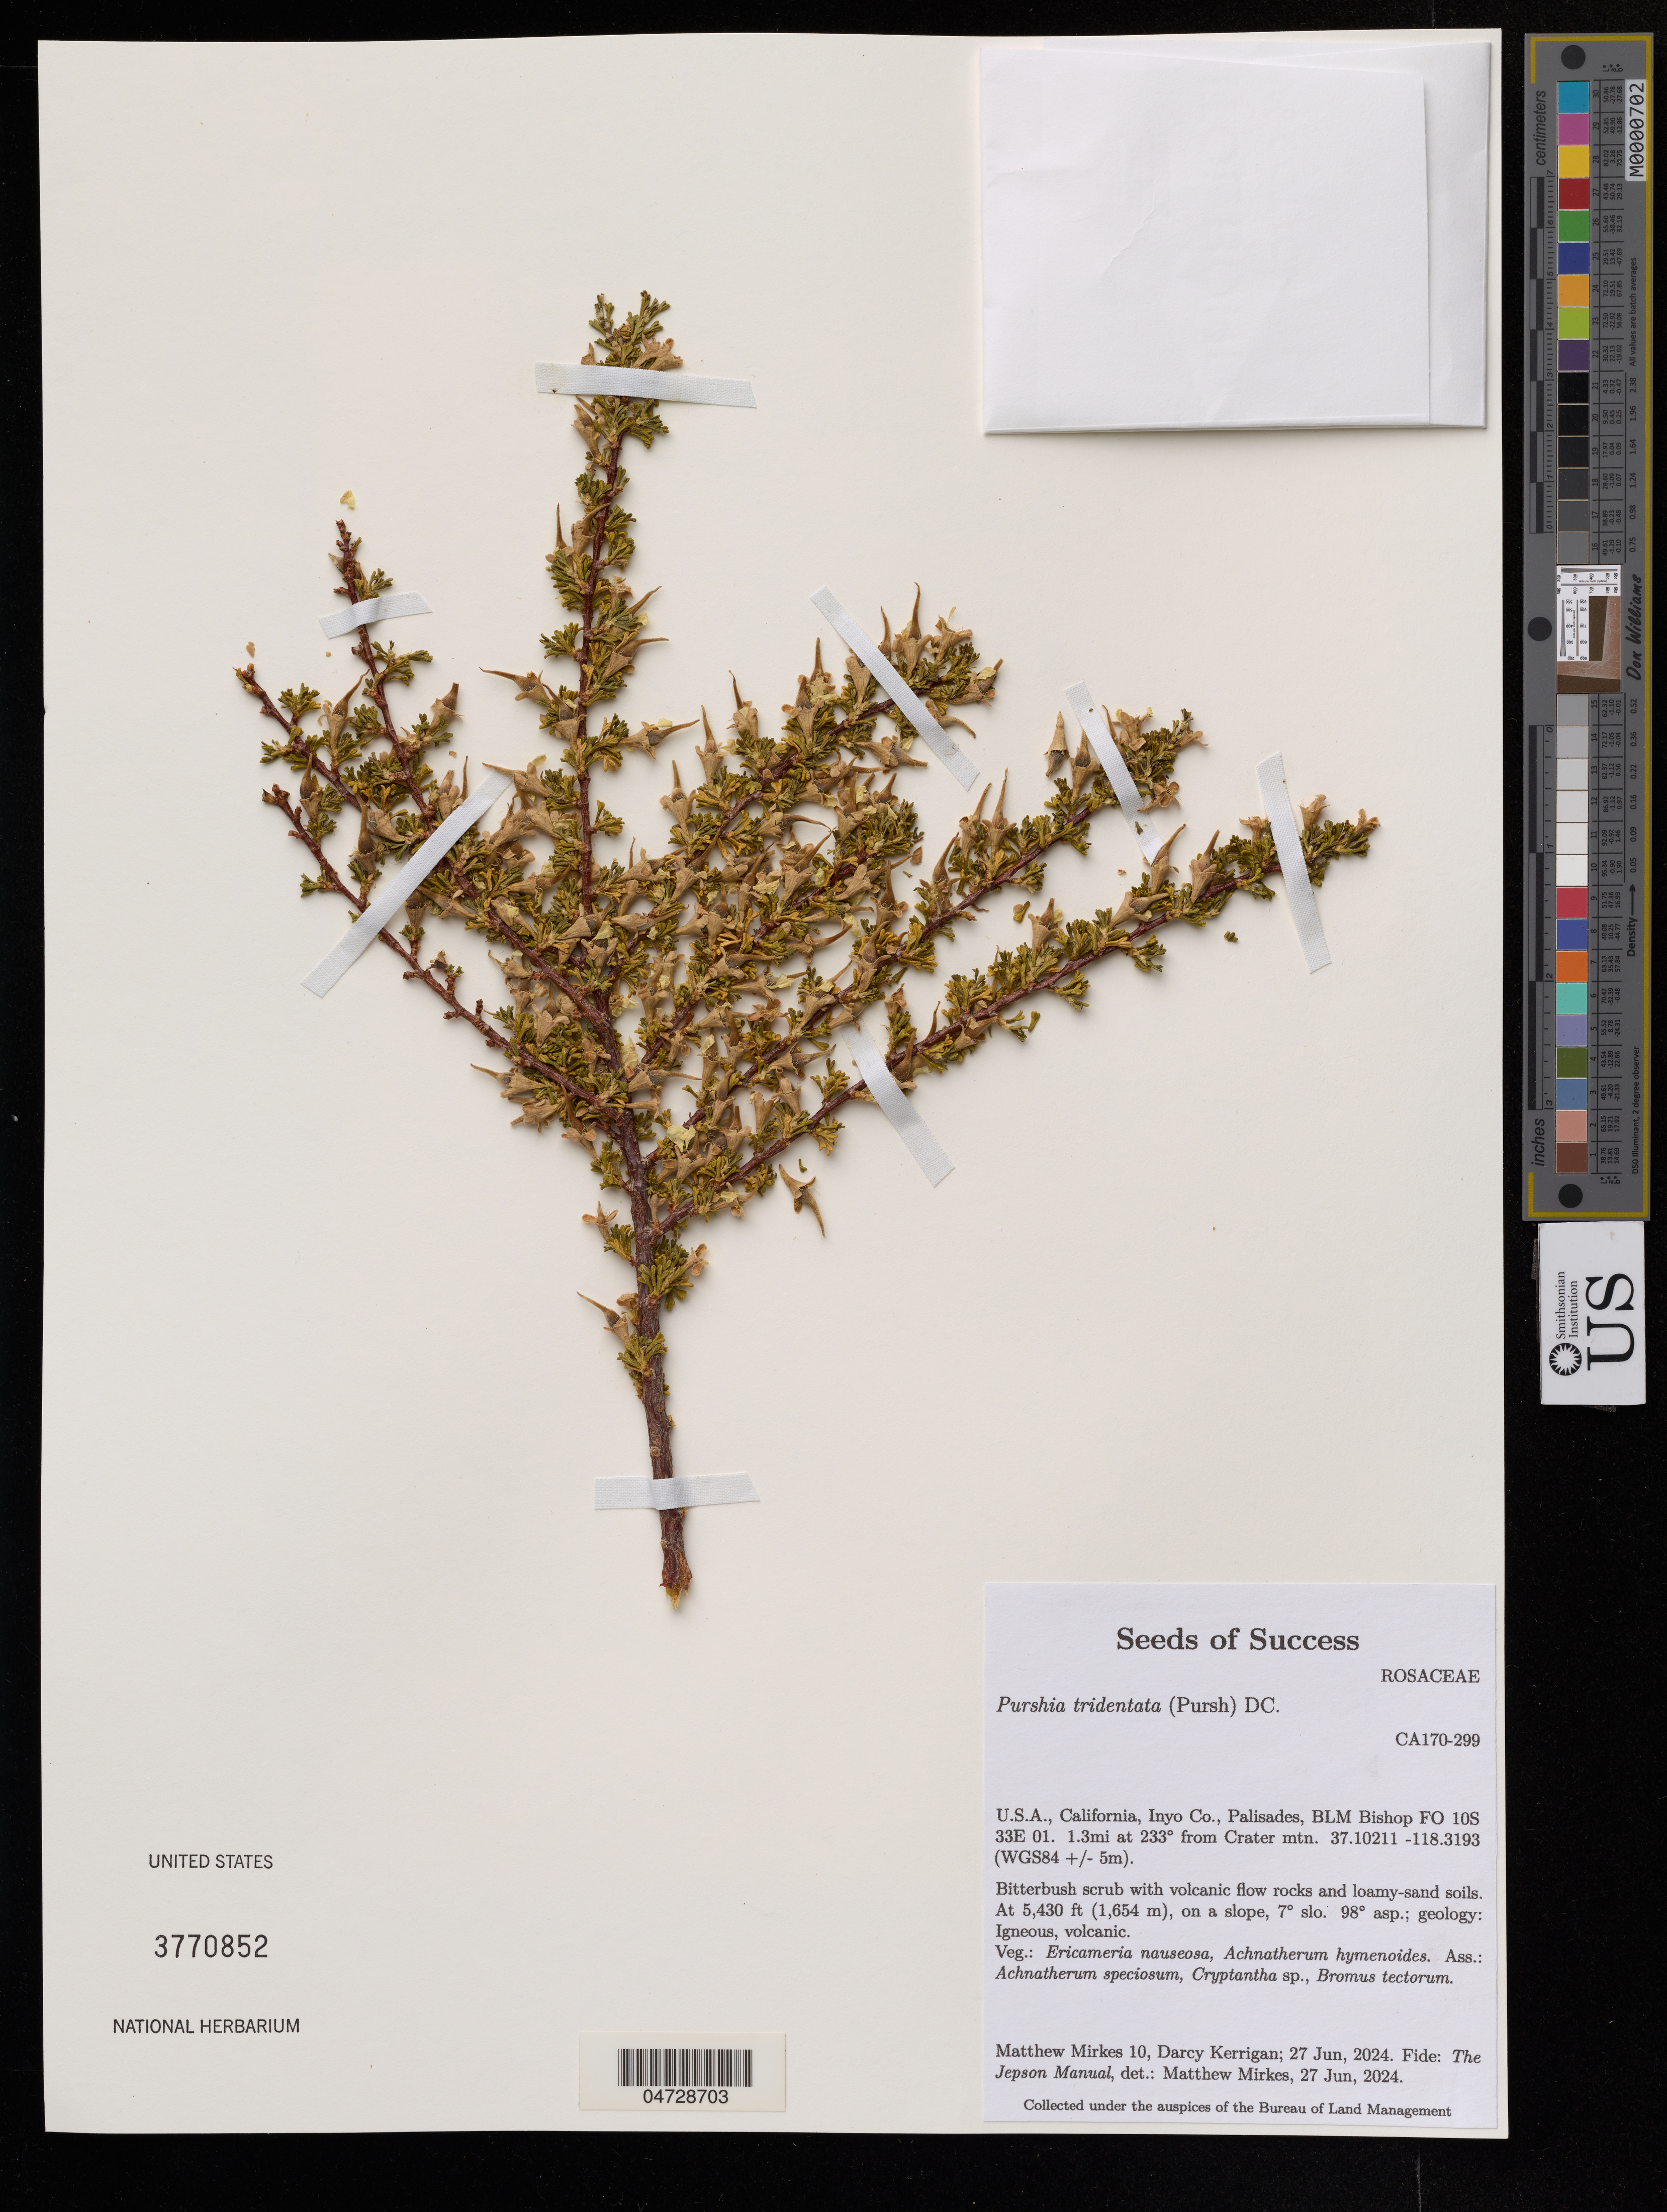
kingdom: Plantae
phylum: Tracheophyta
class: Magnoliopsida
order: Rosales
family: Rosaceae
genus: Purshia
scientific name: Purshia tridentata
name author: (Pursh) DC.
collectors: M. Mirkes & D. Kerrigan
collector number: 10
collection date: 2024-06-27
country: United States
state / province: California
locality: Inyo Co., Palisades, BLM Bishop FO 10S 33E 01. 1.3mi at 233° from Crater mtn.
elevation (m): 1655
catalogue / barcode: US 3770852